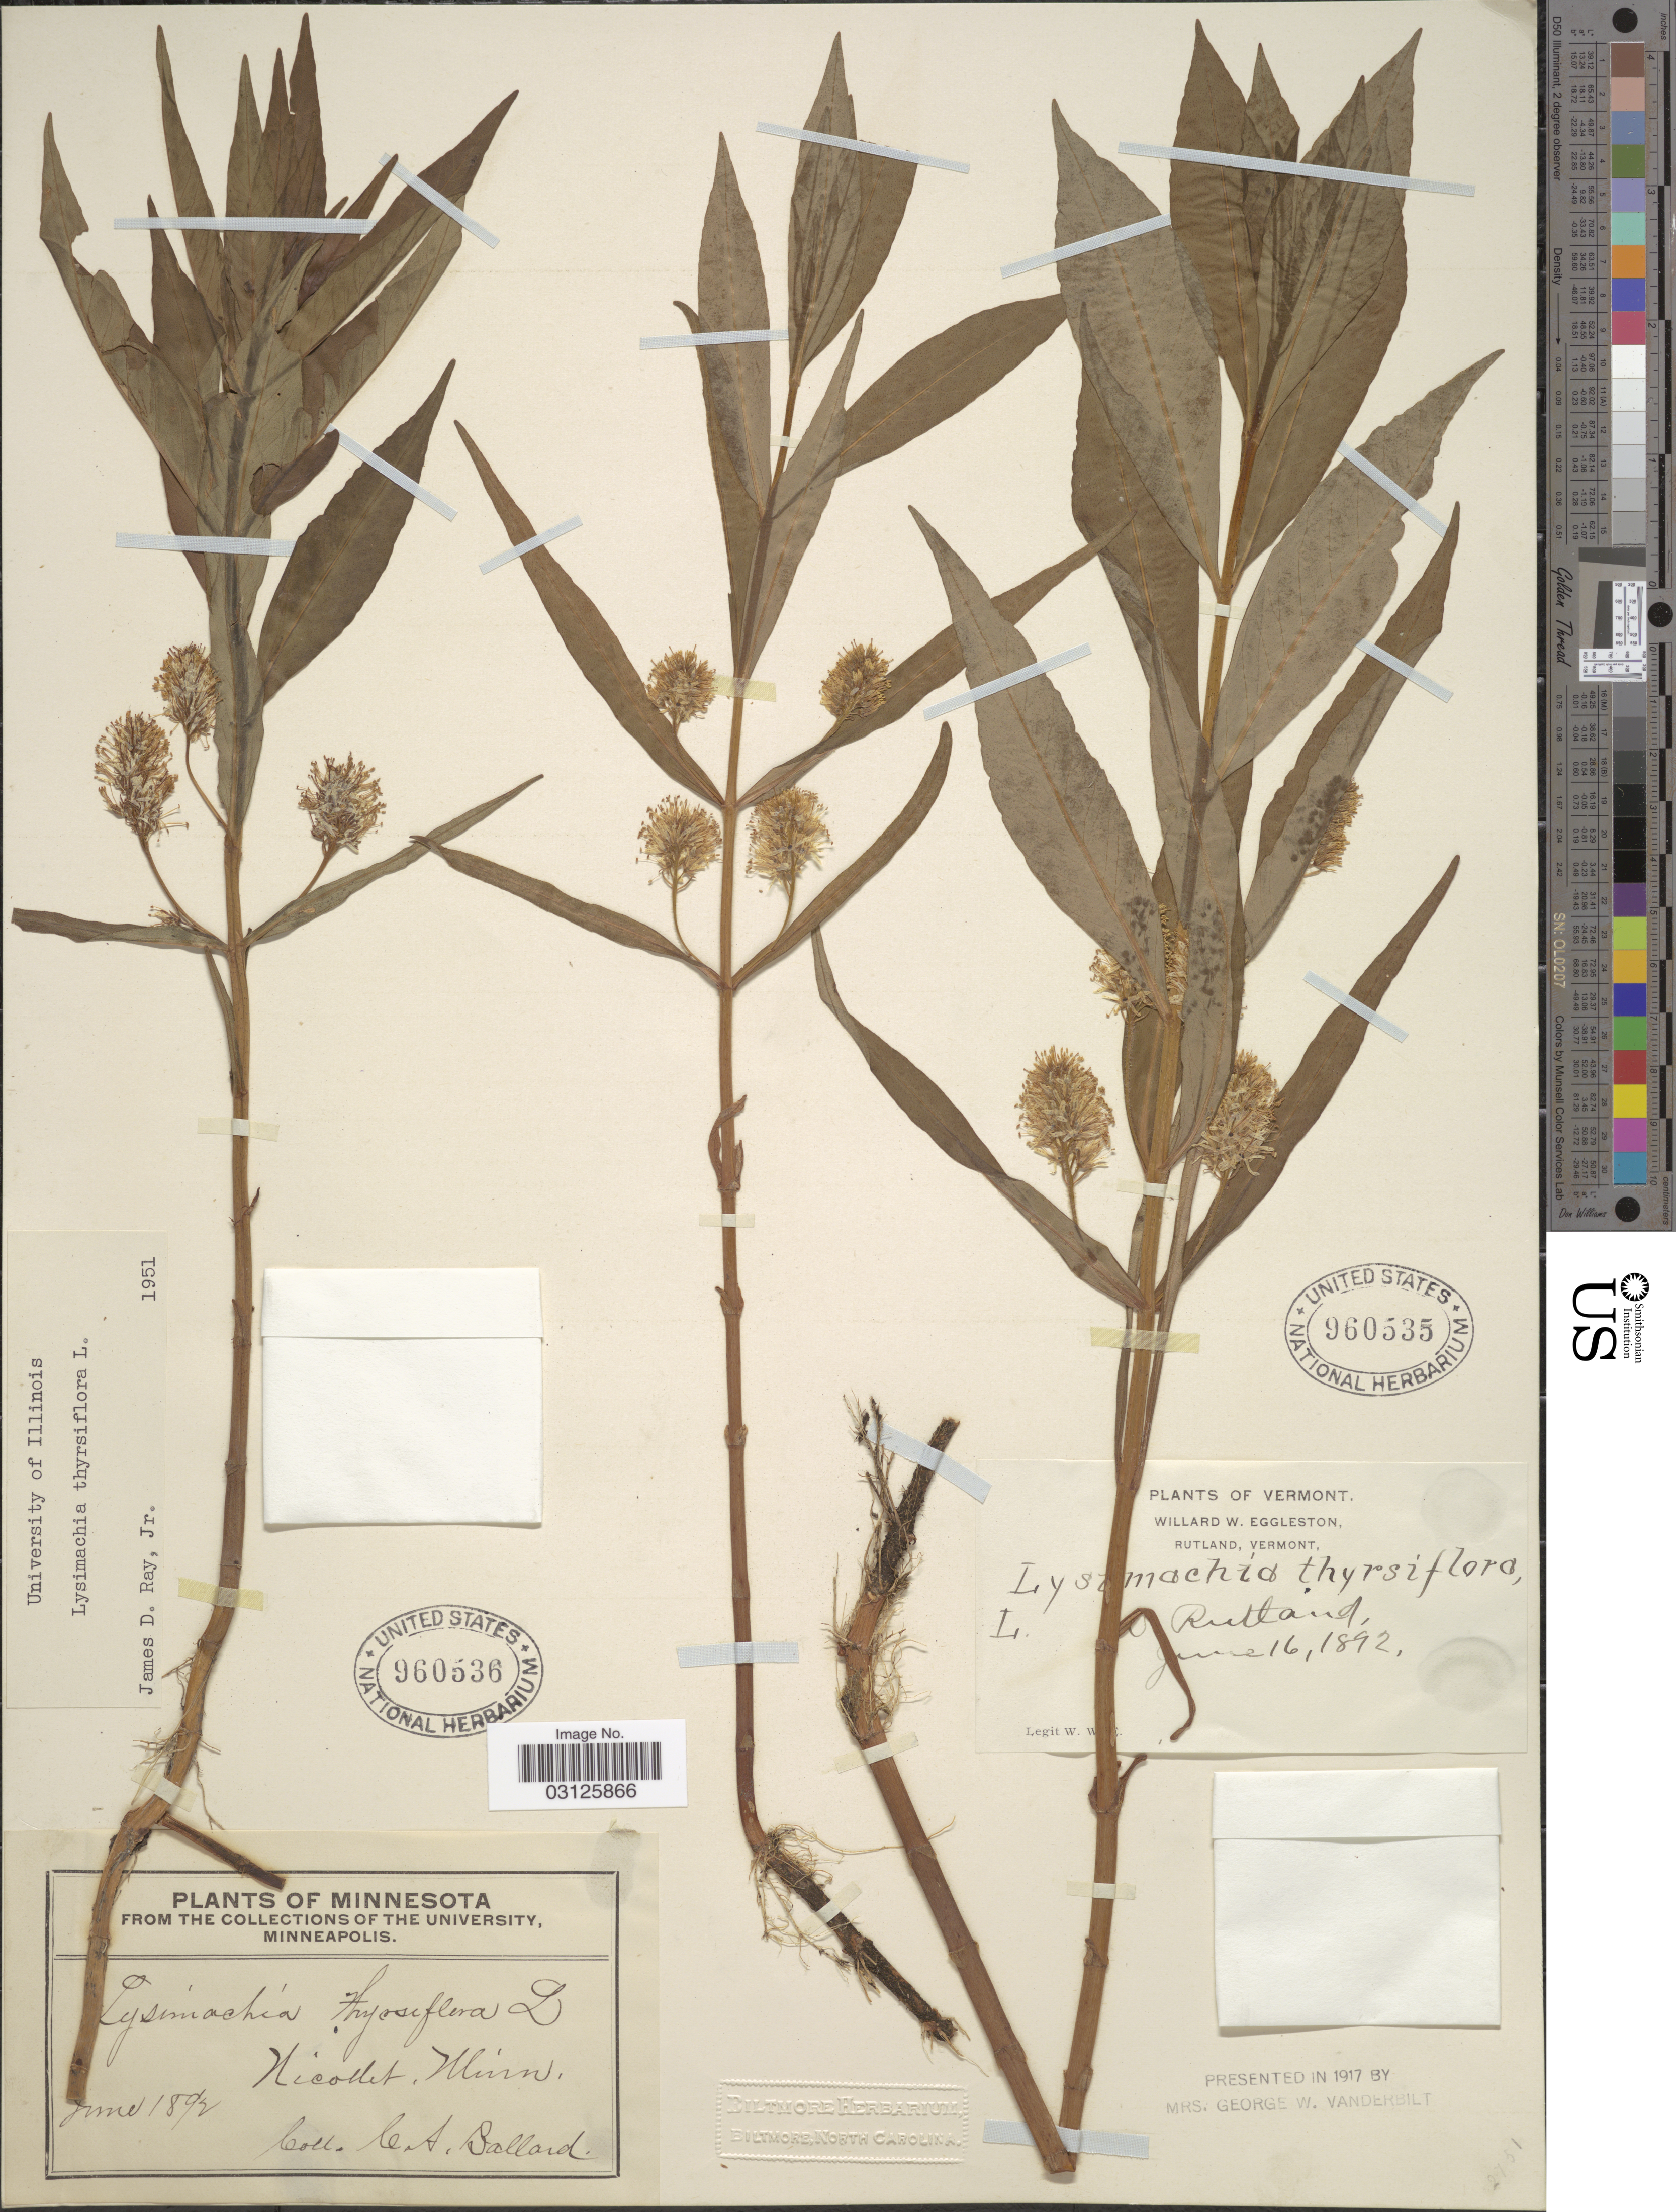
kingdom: Plantae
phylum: Tracheophyta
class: Magnoliopsida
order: Ericales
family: Primulaceae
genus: Lysimachia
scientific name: Lysimachia thyrsiflora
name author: L.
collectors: C. A. Ballard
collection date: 1892-06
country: United States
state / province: Minnesota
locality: Nicollet, Minn.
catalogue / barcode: US 960536